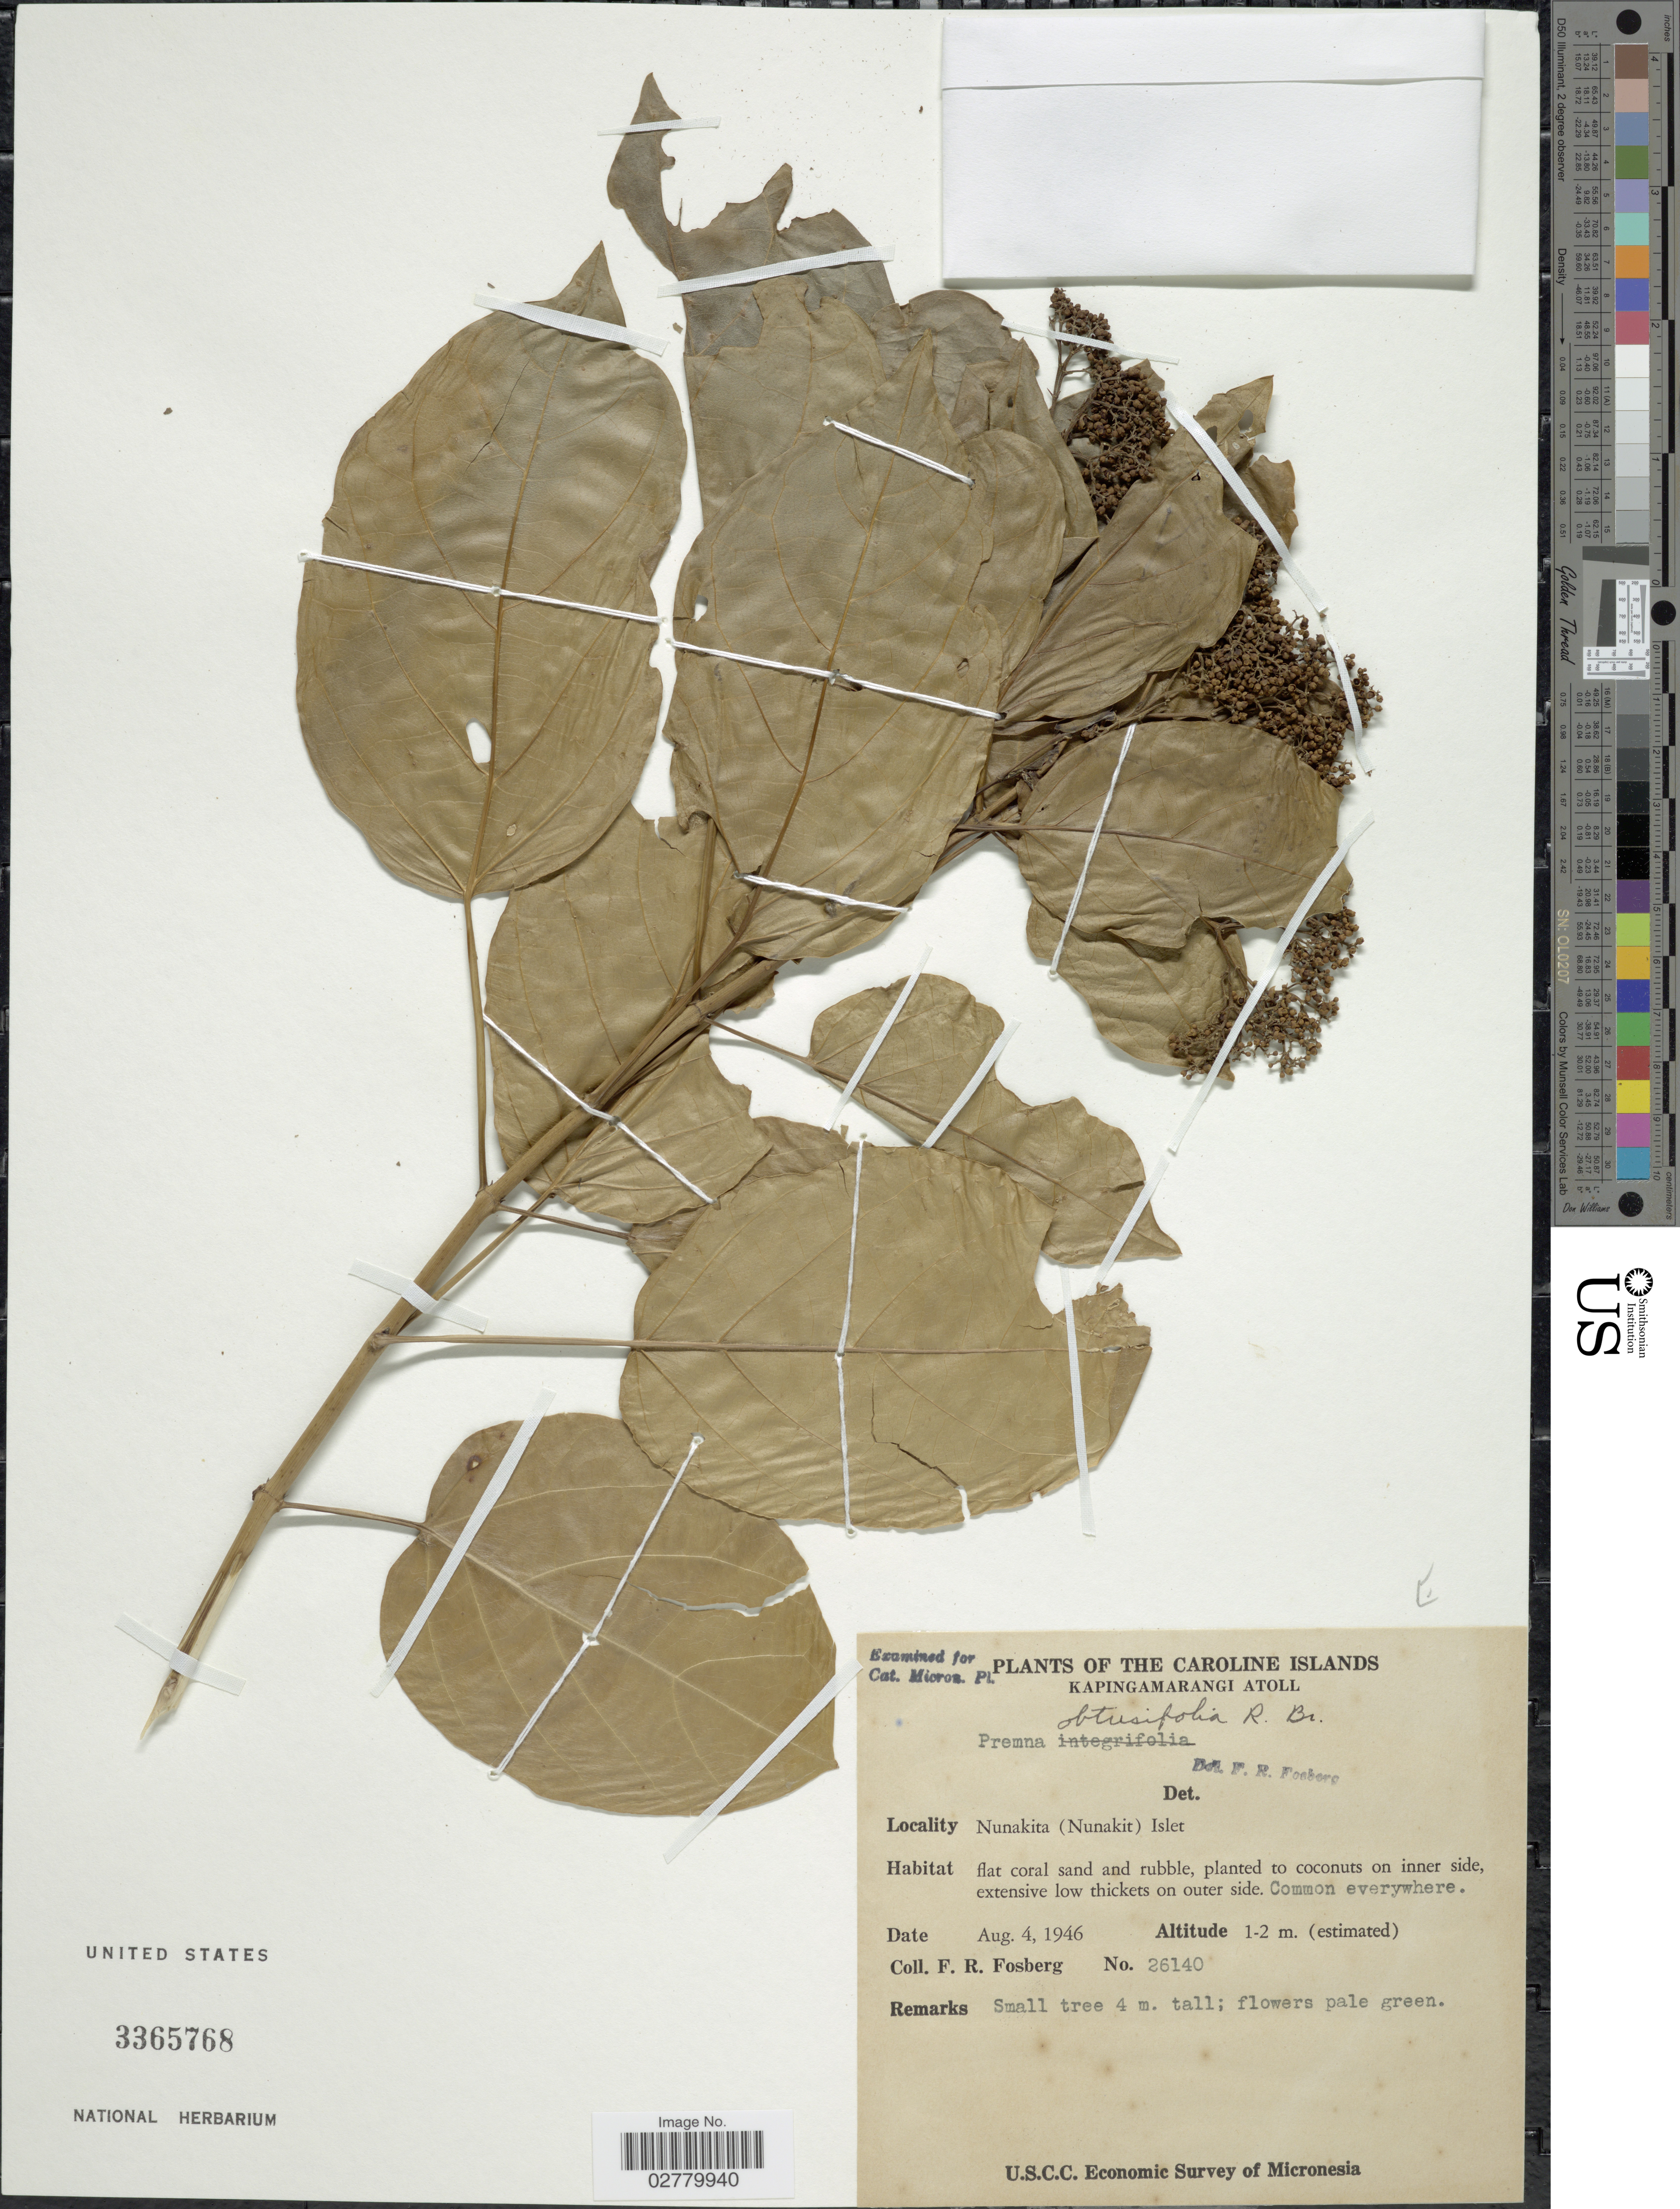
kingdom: Plantae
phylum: Tracheophyta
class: Magnoliopsida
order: Lamiales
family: Lamiaceae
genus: Premna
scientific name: Premna obtusifolia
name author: R. Br.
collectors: F. R. Fosberg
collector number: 26140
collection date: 1946-08-04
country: Micronesia, Federated States of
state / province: Pohnpei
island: Kapingamarangi Atoll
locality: The Caroline Islands. Kapingamarangi Atoll. Nunakita (Nunakit) Islet.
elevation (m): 1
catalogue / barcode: US 3365768